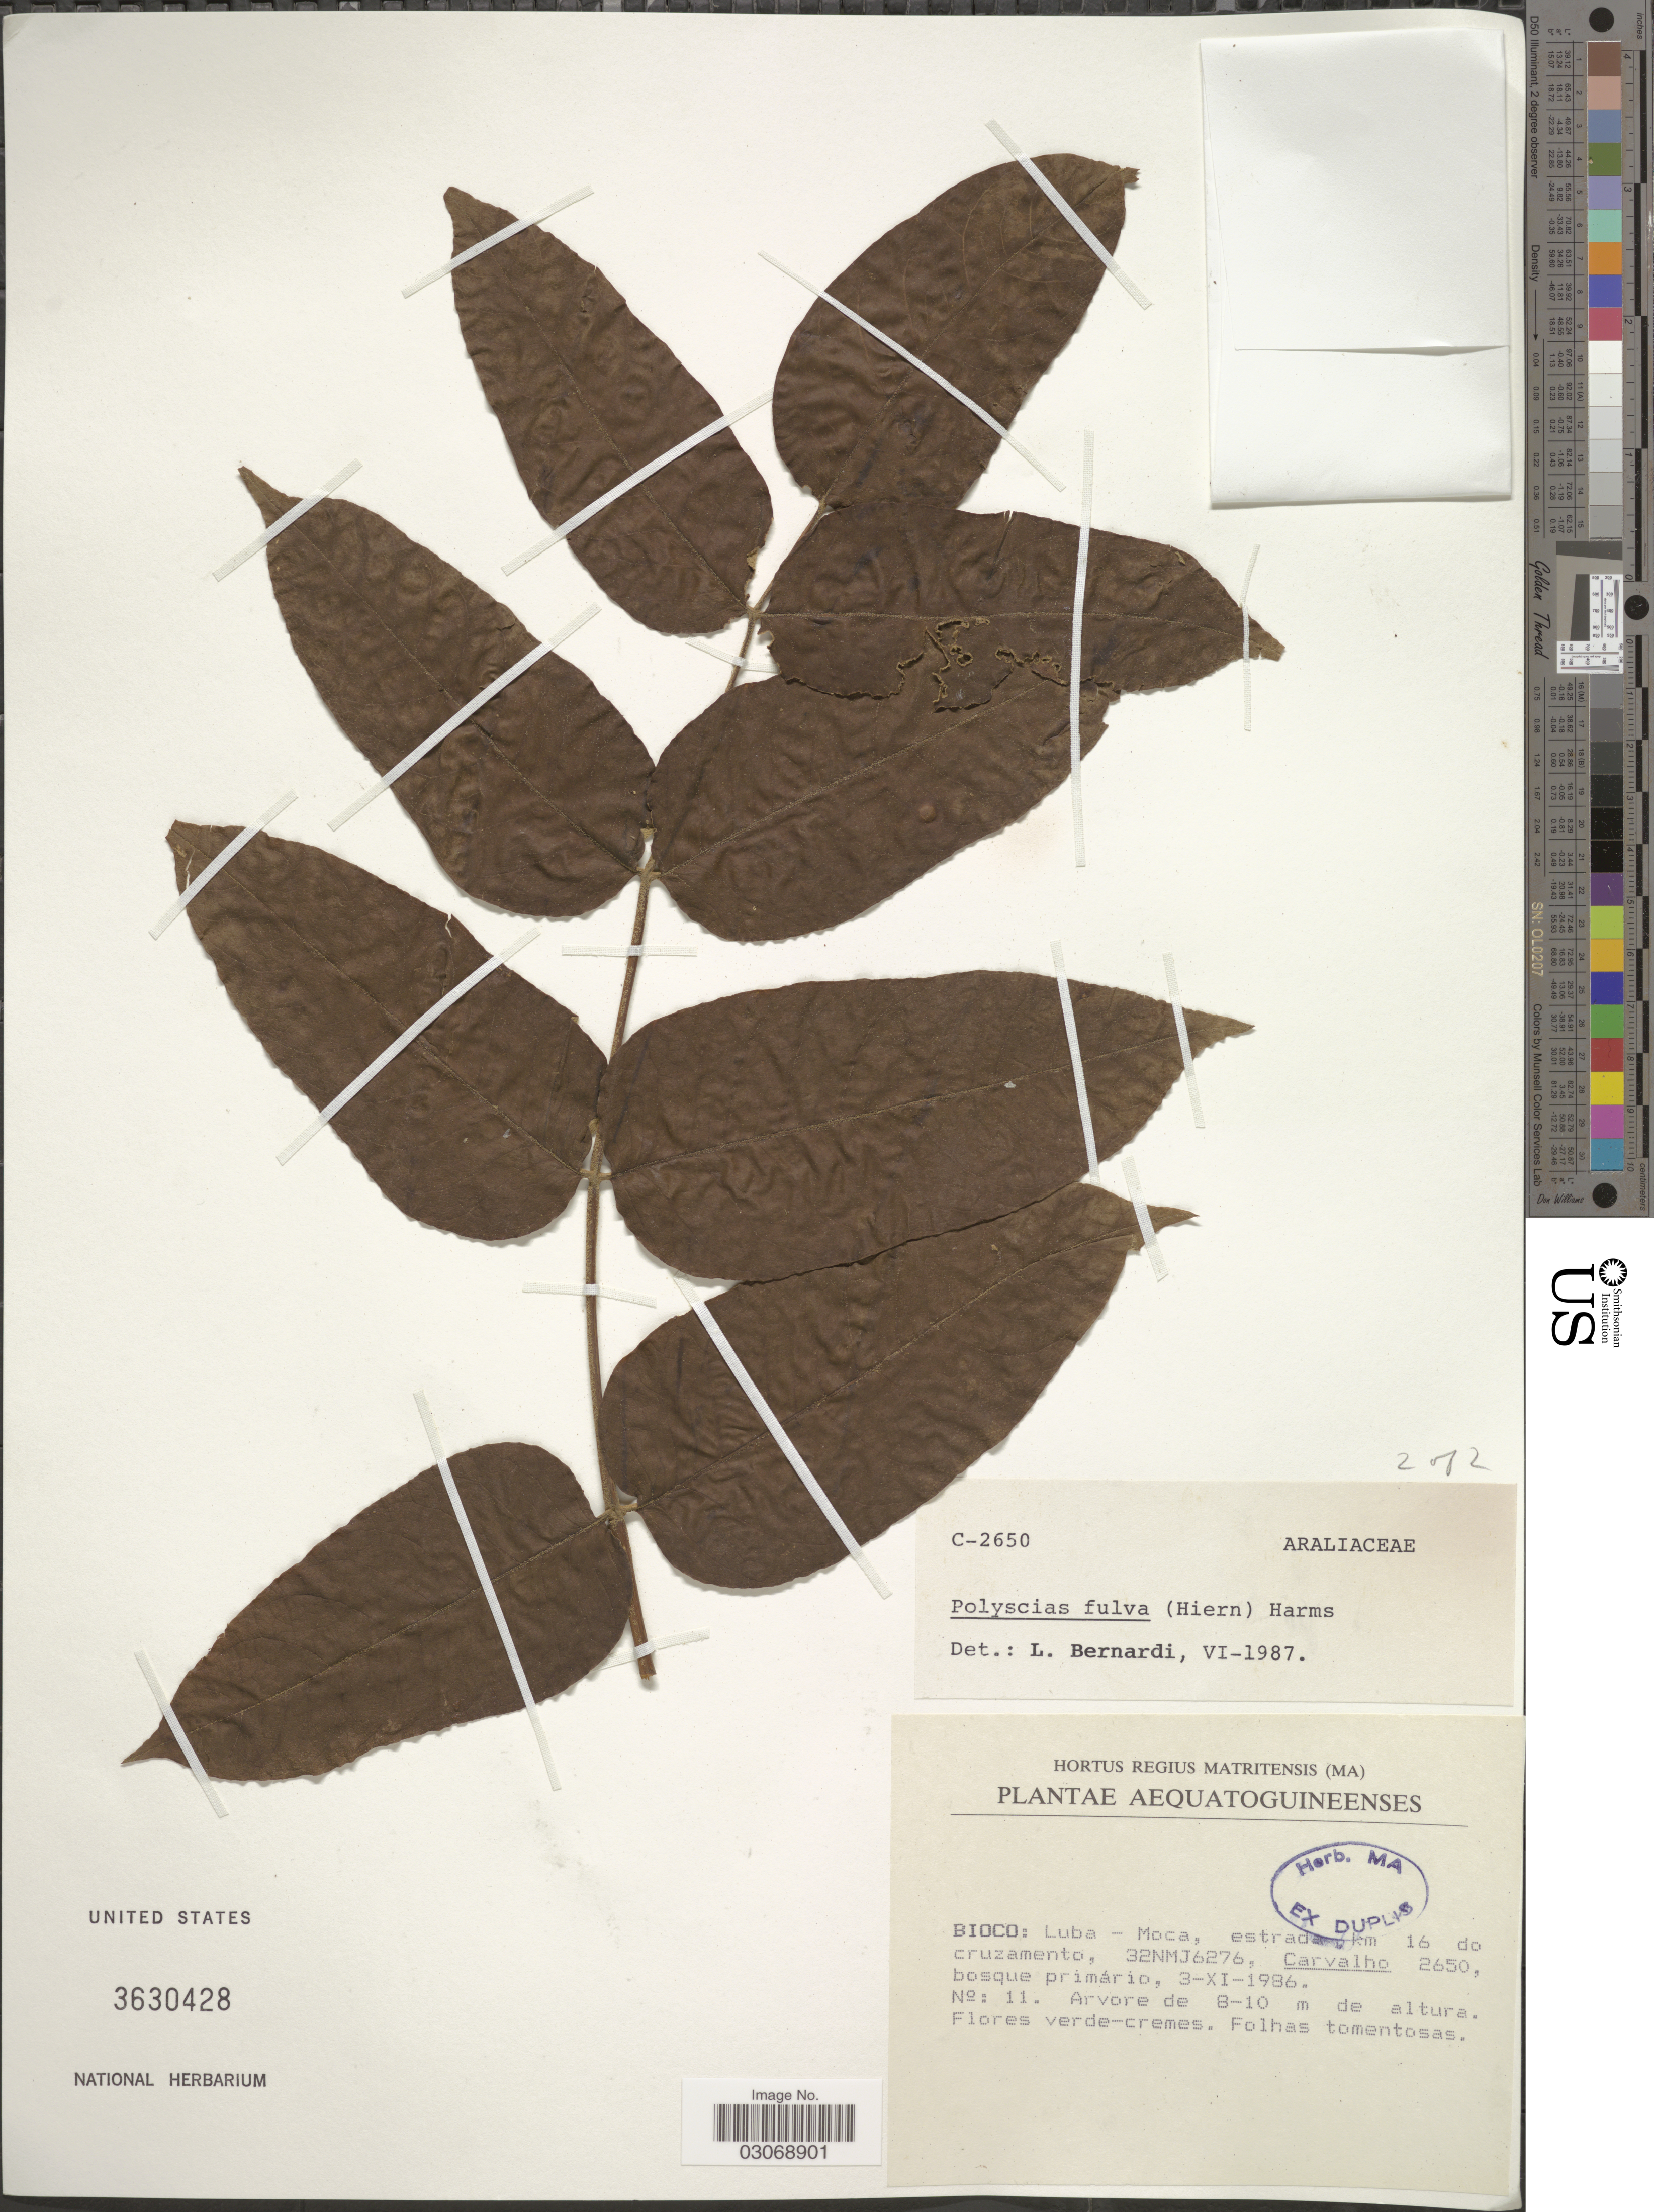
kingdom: Plantae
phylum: Tracheophyta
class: Magnoliopsida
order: Apiales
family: Araliaceae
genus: Polyscias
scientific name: Polyscias fulva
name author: (Hiern) Harms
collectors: Carvalho, --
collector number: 2650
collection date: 1986-11-03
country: Equatorial Guinea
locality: Aequatoguineenses. Bioco: Luba - Moca, estrada km 16 do cruzamento, 32NMJ6276.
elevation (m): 8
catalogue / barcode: US 3630428